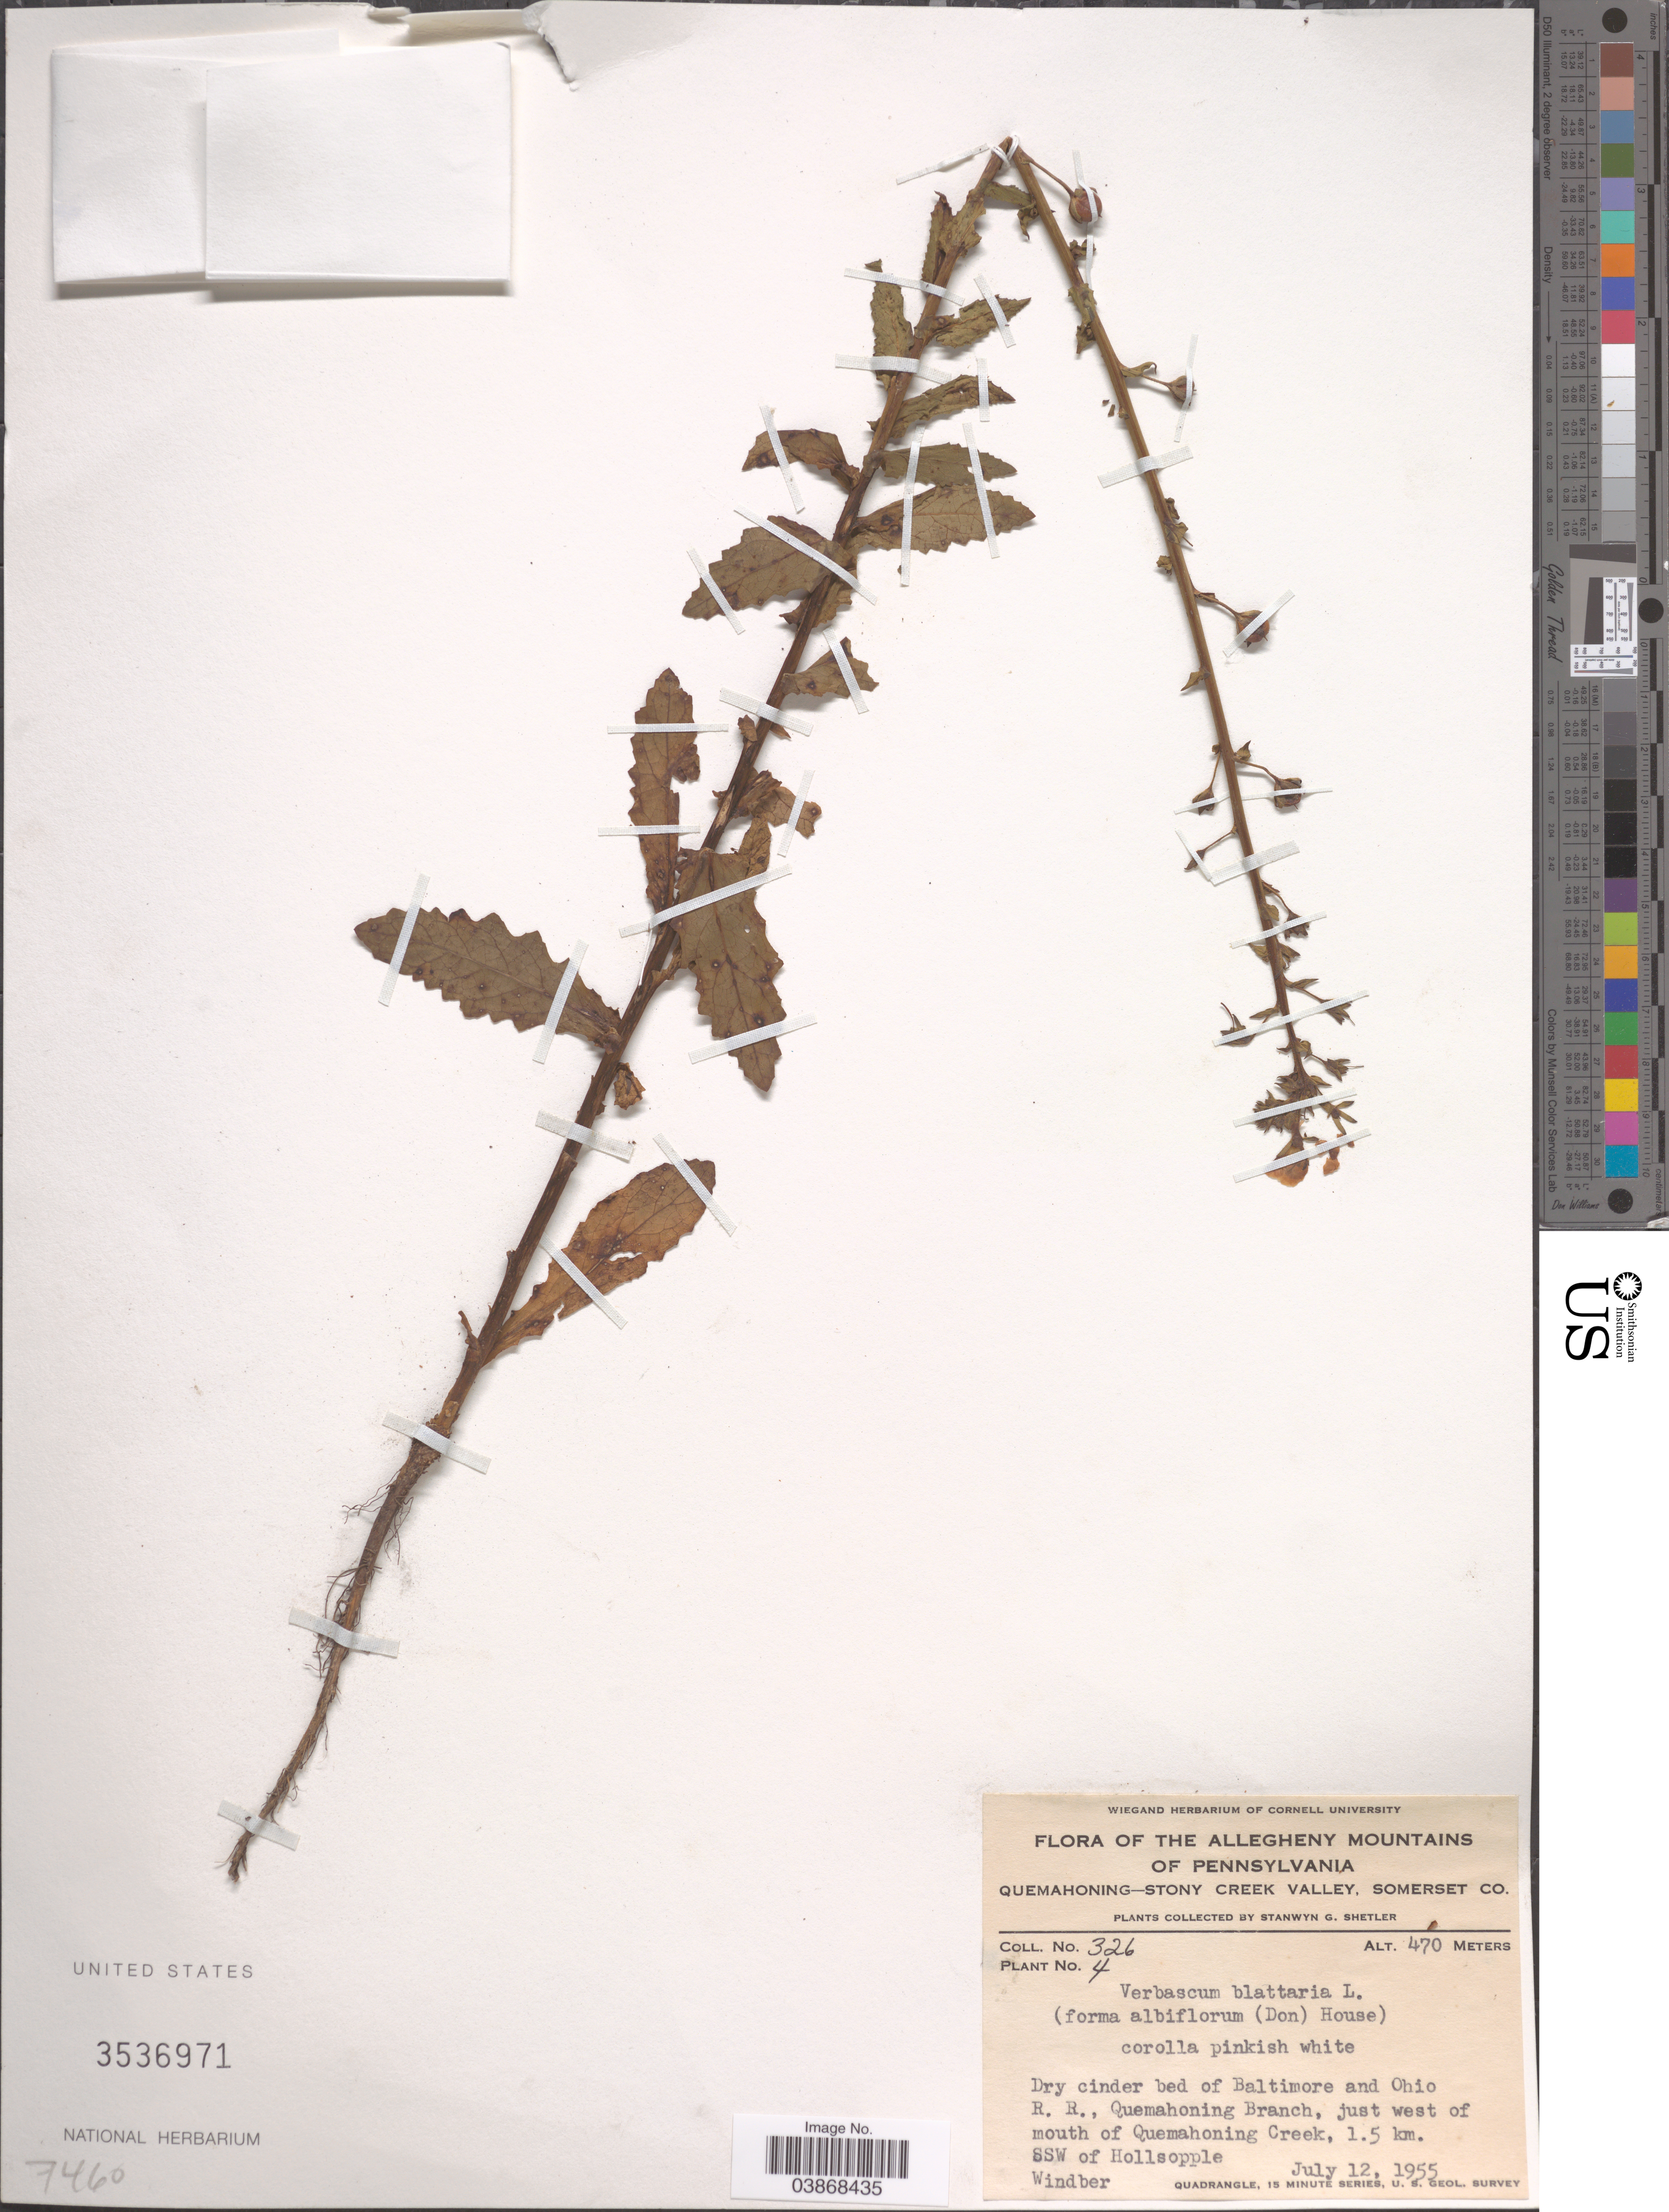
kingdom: Plantae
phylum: Tracheophyta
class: Magnoliopsida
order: Lamiales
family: Scrophulariaceae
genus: Verbascum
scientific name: Verbascum blattaria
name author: L.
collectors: S. Shetler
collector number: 326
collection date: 1955-07-12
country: United States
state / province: Pennsylvania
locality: The Allegheny Mountains of Pennsylvania. Quemahoning-Stony Creek Valley, Somerset Co. Dry cinder bed of Baltimore and Ohio R. R., Quemahoning Branch, just west of mouth of Quemahoning Creek, 1.5 km. SSW of Hollsopple. Windber.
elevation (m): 470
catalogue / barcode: US 3536971